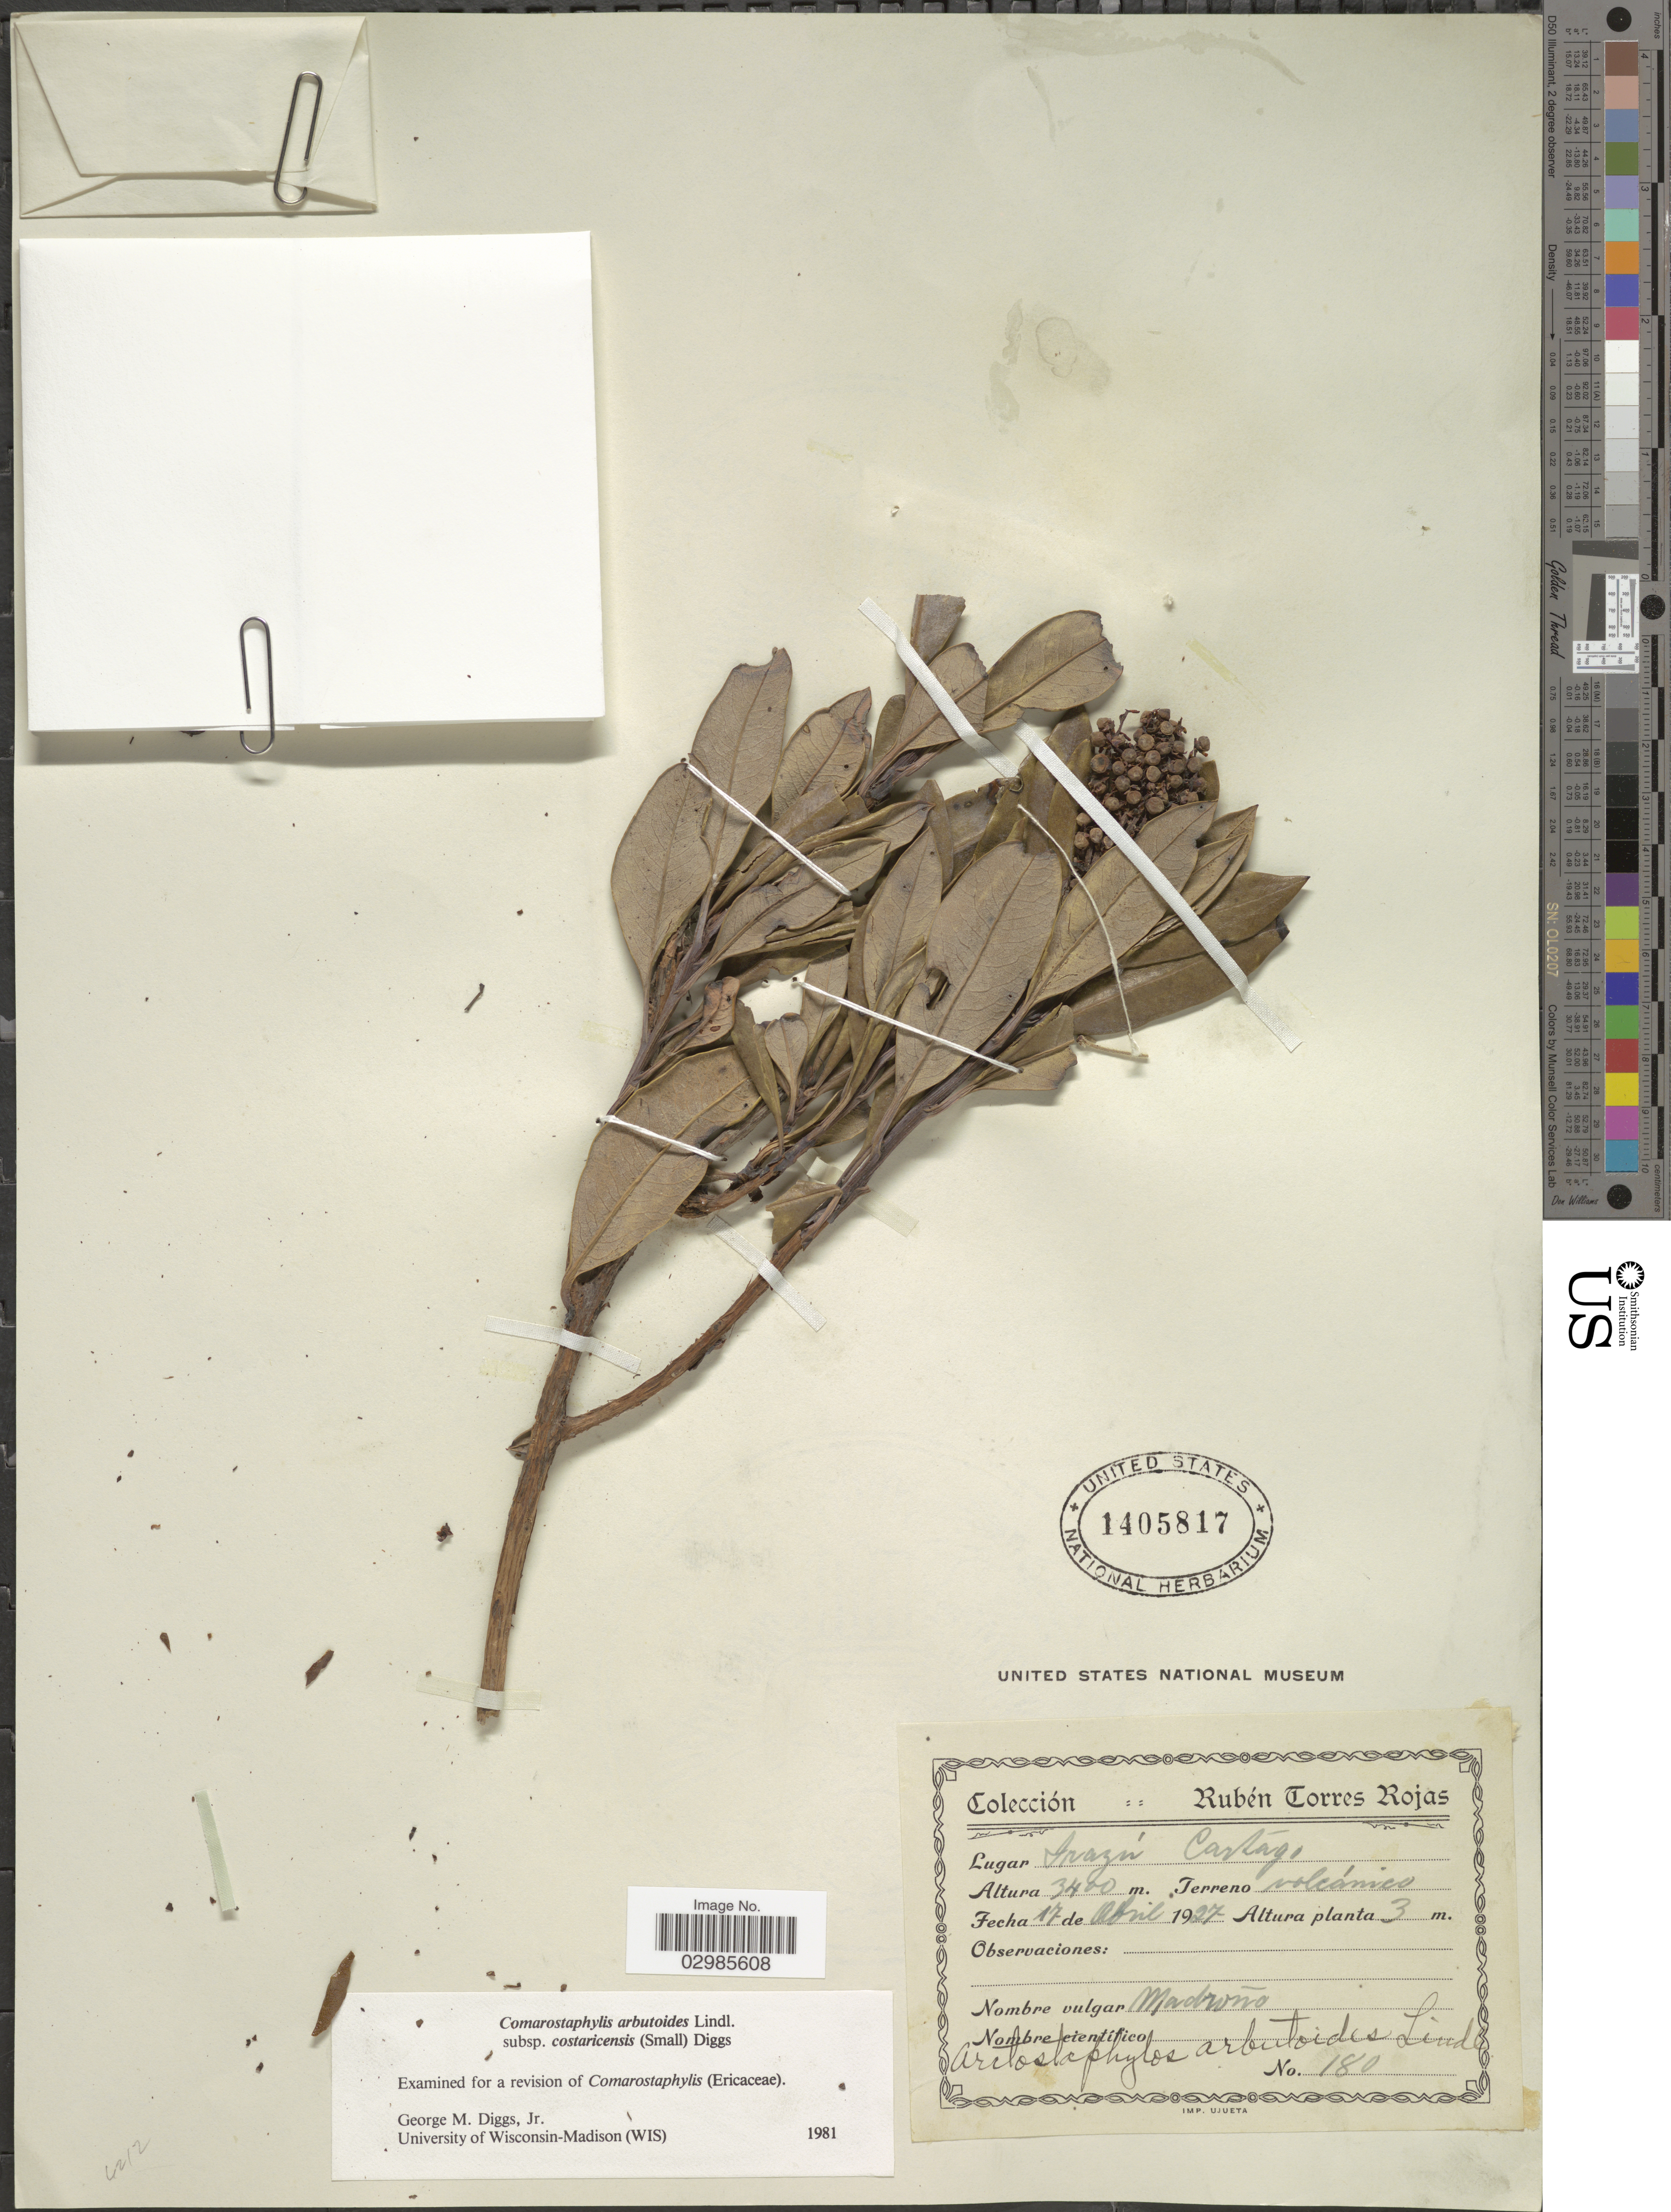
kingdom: Plantae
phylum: Tracheophyta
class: Magnoliopsida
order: Ericales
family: Ericaceae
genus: Comarostaphylis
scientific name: Comarostaphylis arbutoides subsp. arbutoides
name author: Lindl.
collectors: R. Torres Rojas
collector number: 180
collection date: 1927-04-17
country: Costa Rica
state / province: Cartago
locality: Arazú Cartago.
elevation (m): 3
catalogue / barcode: US 1405817